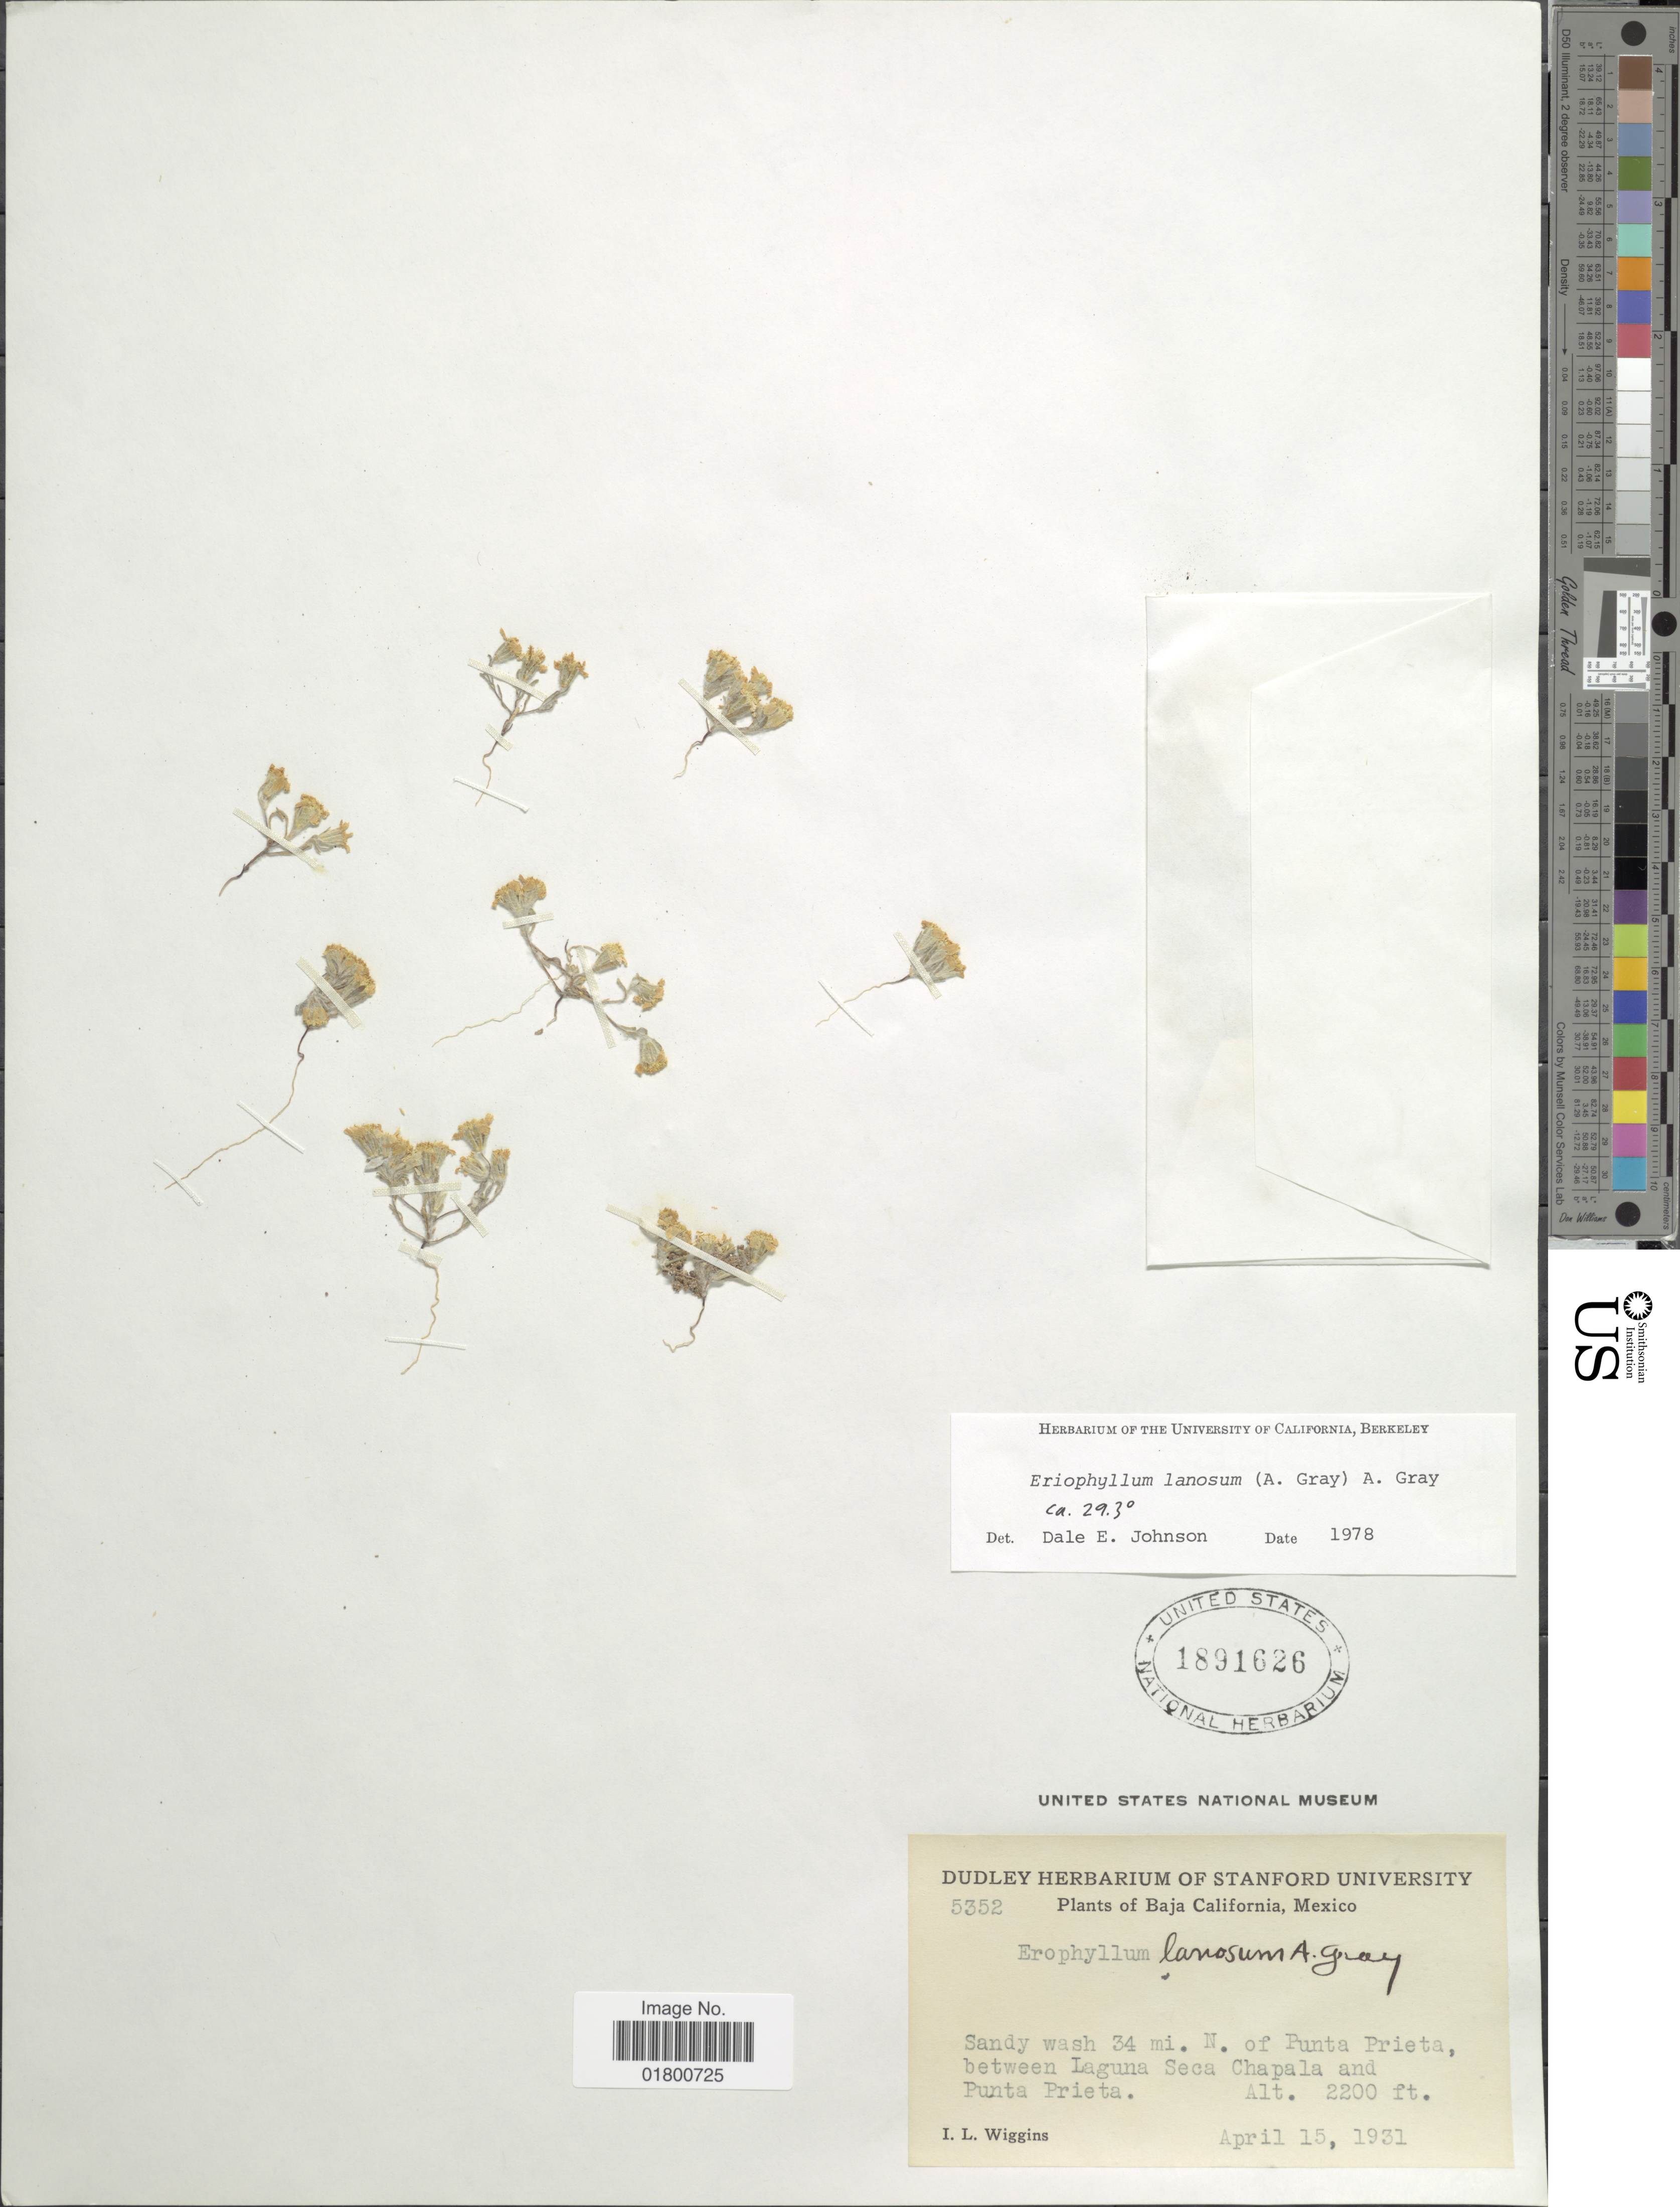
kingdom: Plantae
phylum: Tracheophyta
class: Magnoliopsida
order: Asterales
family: Asteraceae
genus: Eriophyllum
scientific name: Eriophyllum lanosum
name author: (A. Gray) A. Gray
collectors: I. L. Wiggins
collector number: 5352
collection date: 1931-04-15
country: Mexico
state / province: Baja California Sur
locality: Sandy wash 34 mi. N. of Punta Prieta, between Laguna Seca Chapala and Punta Prieta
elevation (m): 671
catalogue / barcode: US 1891526